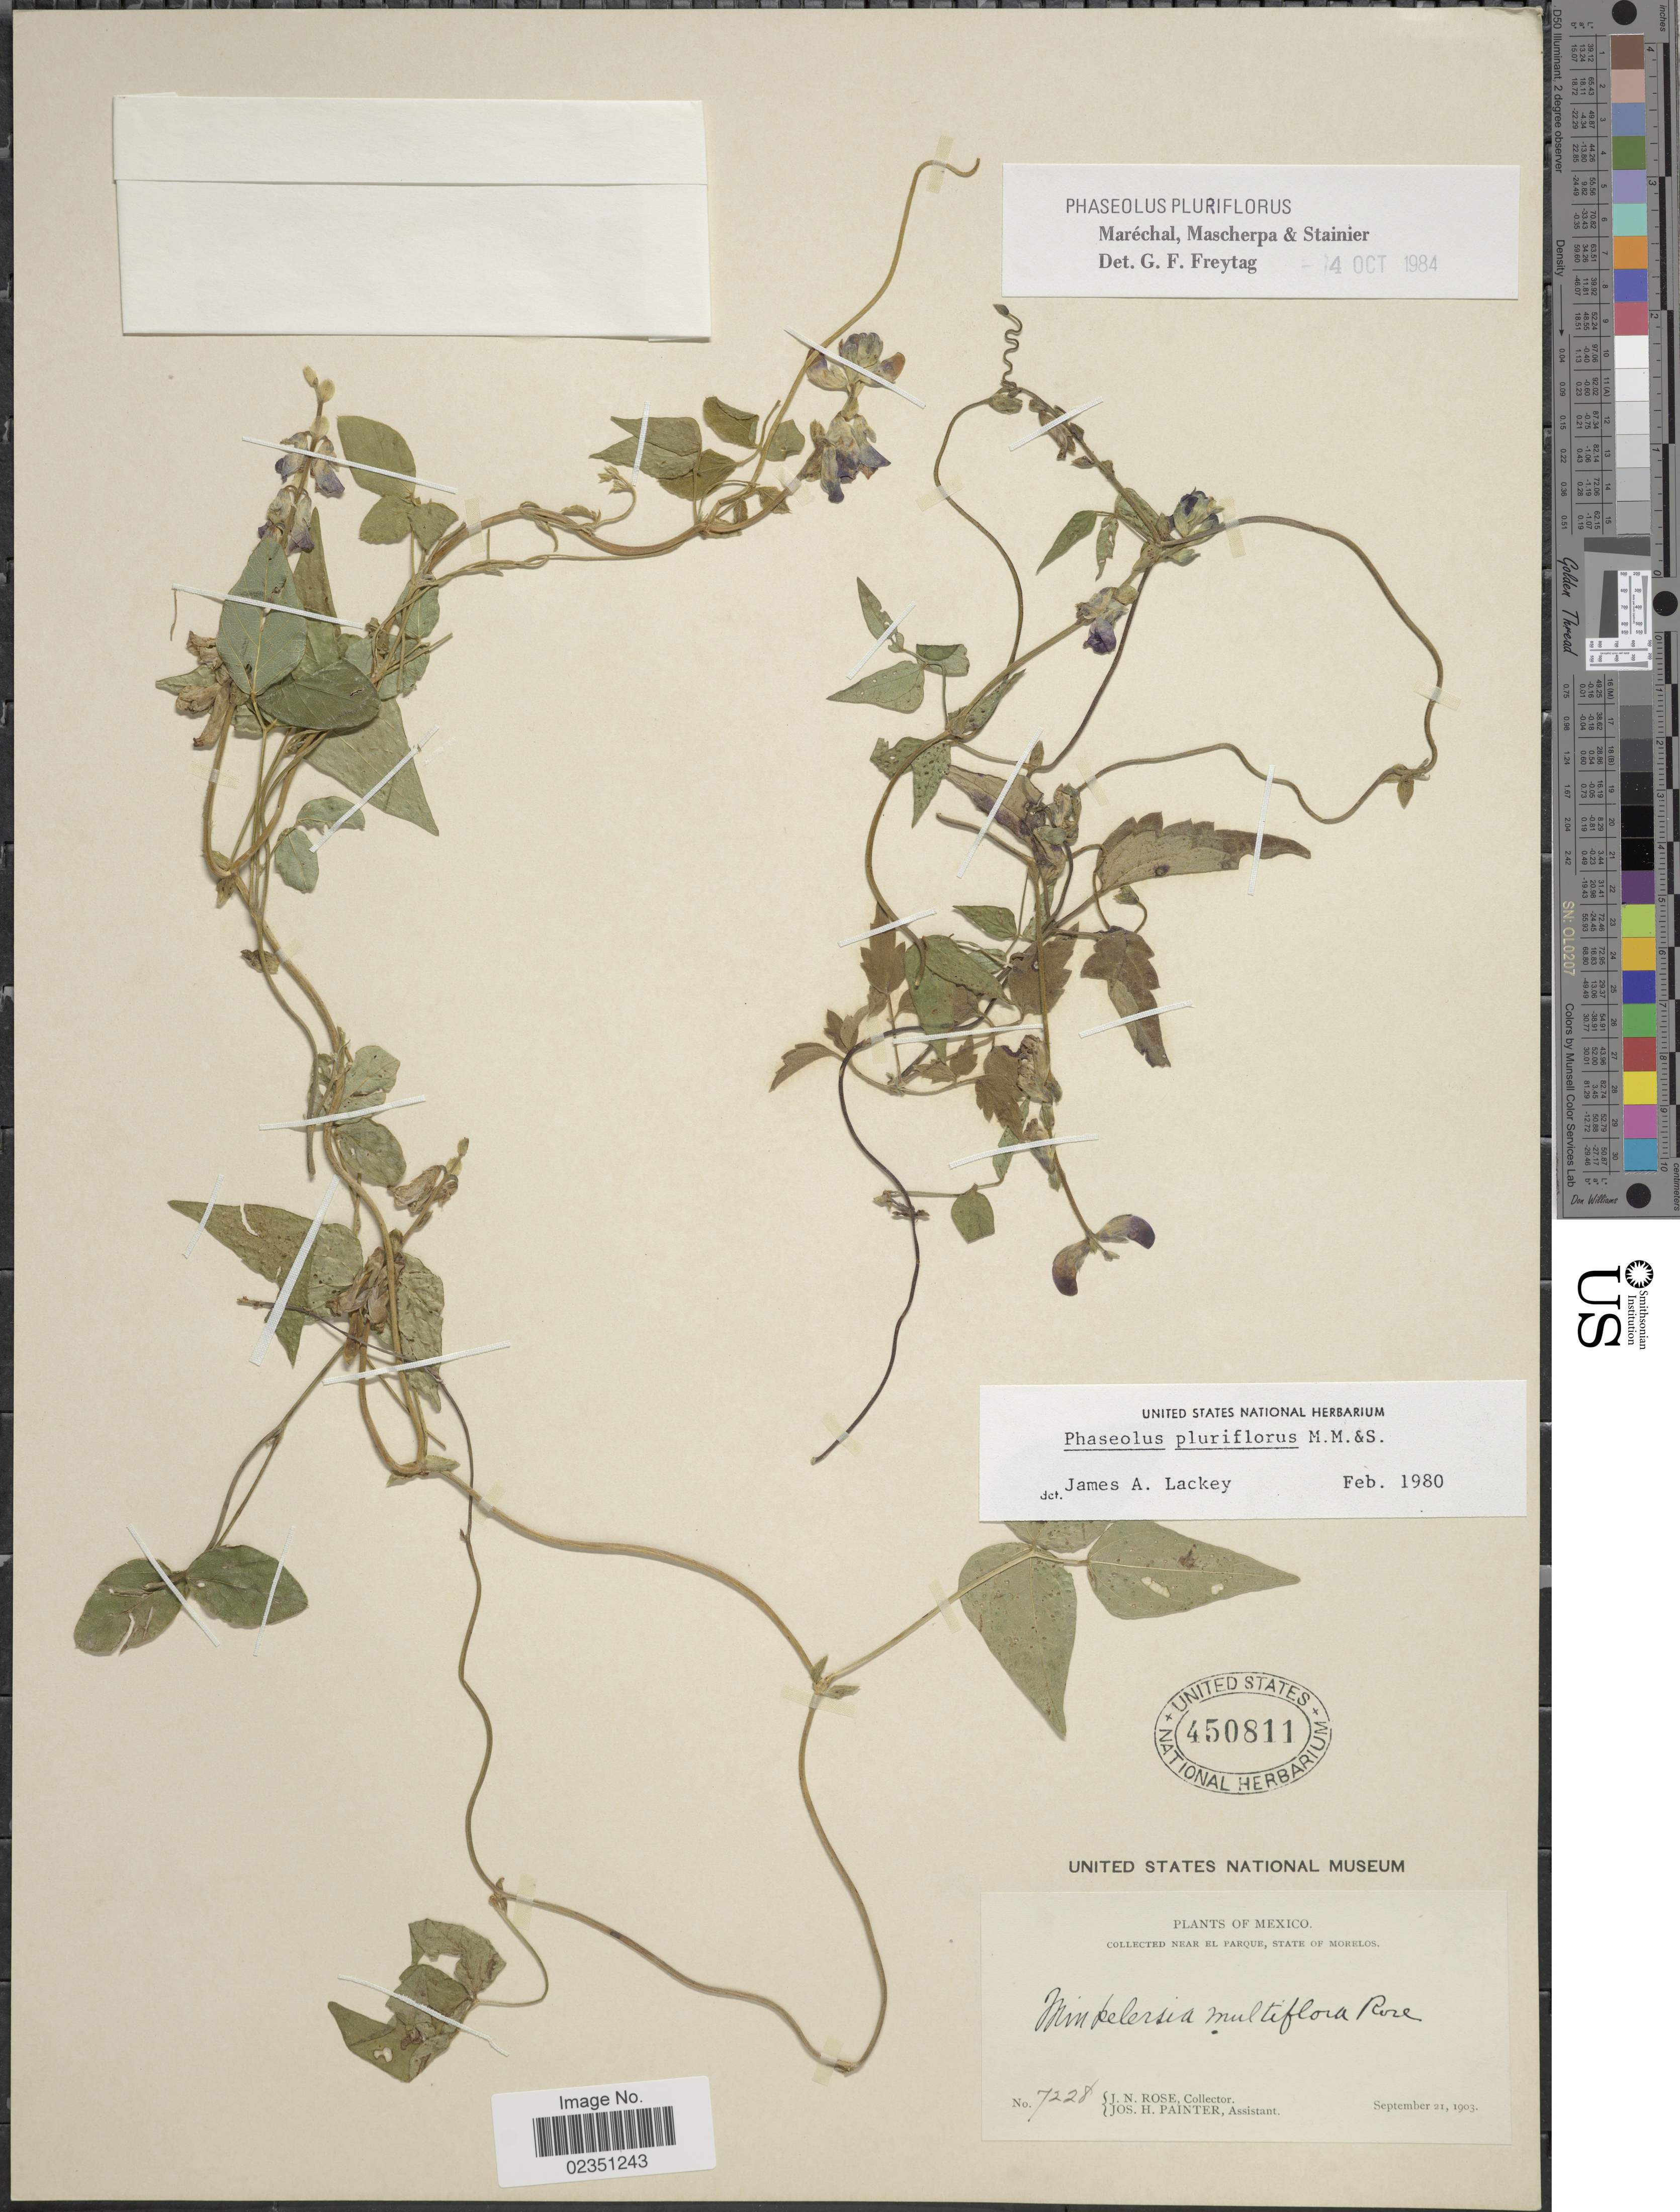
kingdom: Plantae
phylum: Tracheophyta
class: Magnoliopsida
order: Fabales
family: Fabaceae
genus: Phaseolus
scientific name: Phaseolus pluriflorus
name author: Mare. et al.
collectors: J. N. Rose & J. H. Painter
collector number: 7228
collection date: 1903-09-21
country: Mexico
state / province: Morelos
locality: Near El Parque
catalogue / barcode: US 450811